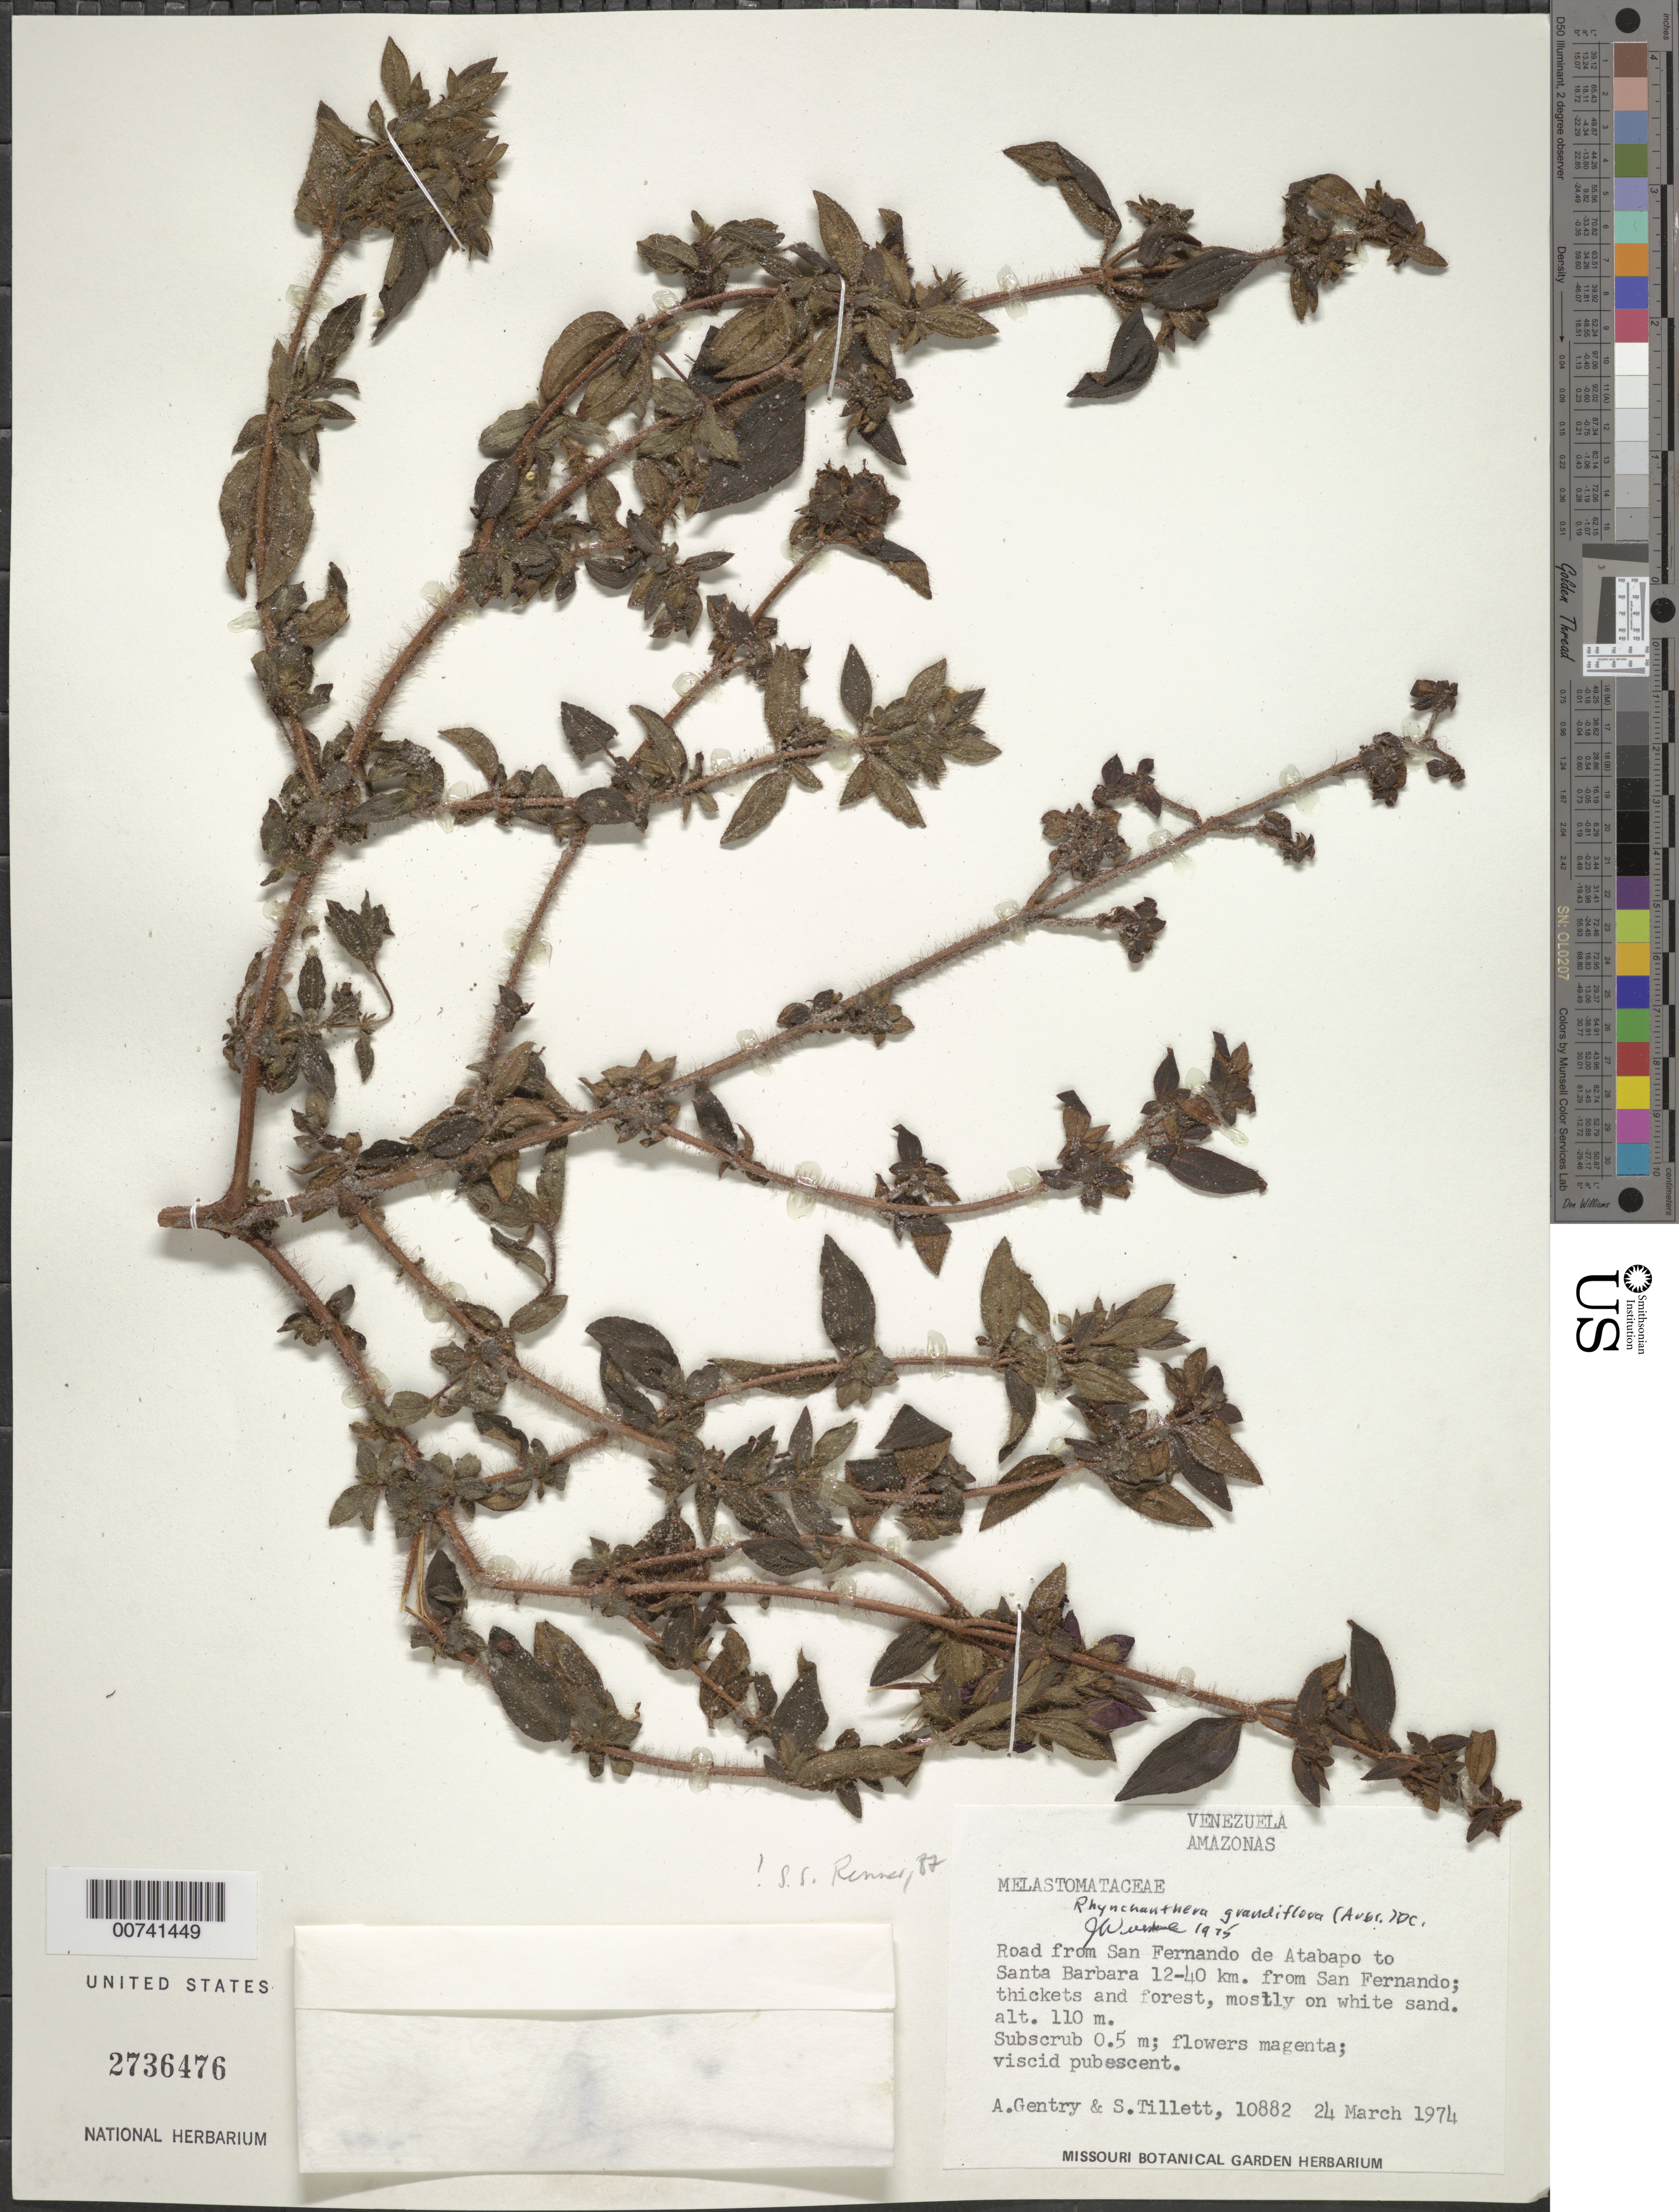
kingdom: Plantae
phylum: Tracheophyta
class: Magnoliopsida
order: Myrtales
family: Melastomataceae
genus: Rhynchanthera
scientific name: Rhynchanthera grandiflora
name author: (Aubl.) DC.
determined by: Renner, S. S.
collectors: A. H. Gentry & S. S. Tillett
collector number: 10882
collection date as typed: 24-Mar-74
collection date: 1974-03-24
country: Venezuela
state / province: Amazonas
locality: San Fernando de Atabapo road to Santa Barbara, 12-40 km from San Fernando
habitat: Thickets and forest, mostly on white sand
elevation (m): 110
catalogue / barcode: US 2736476